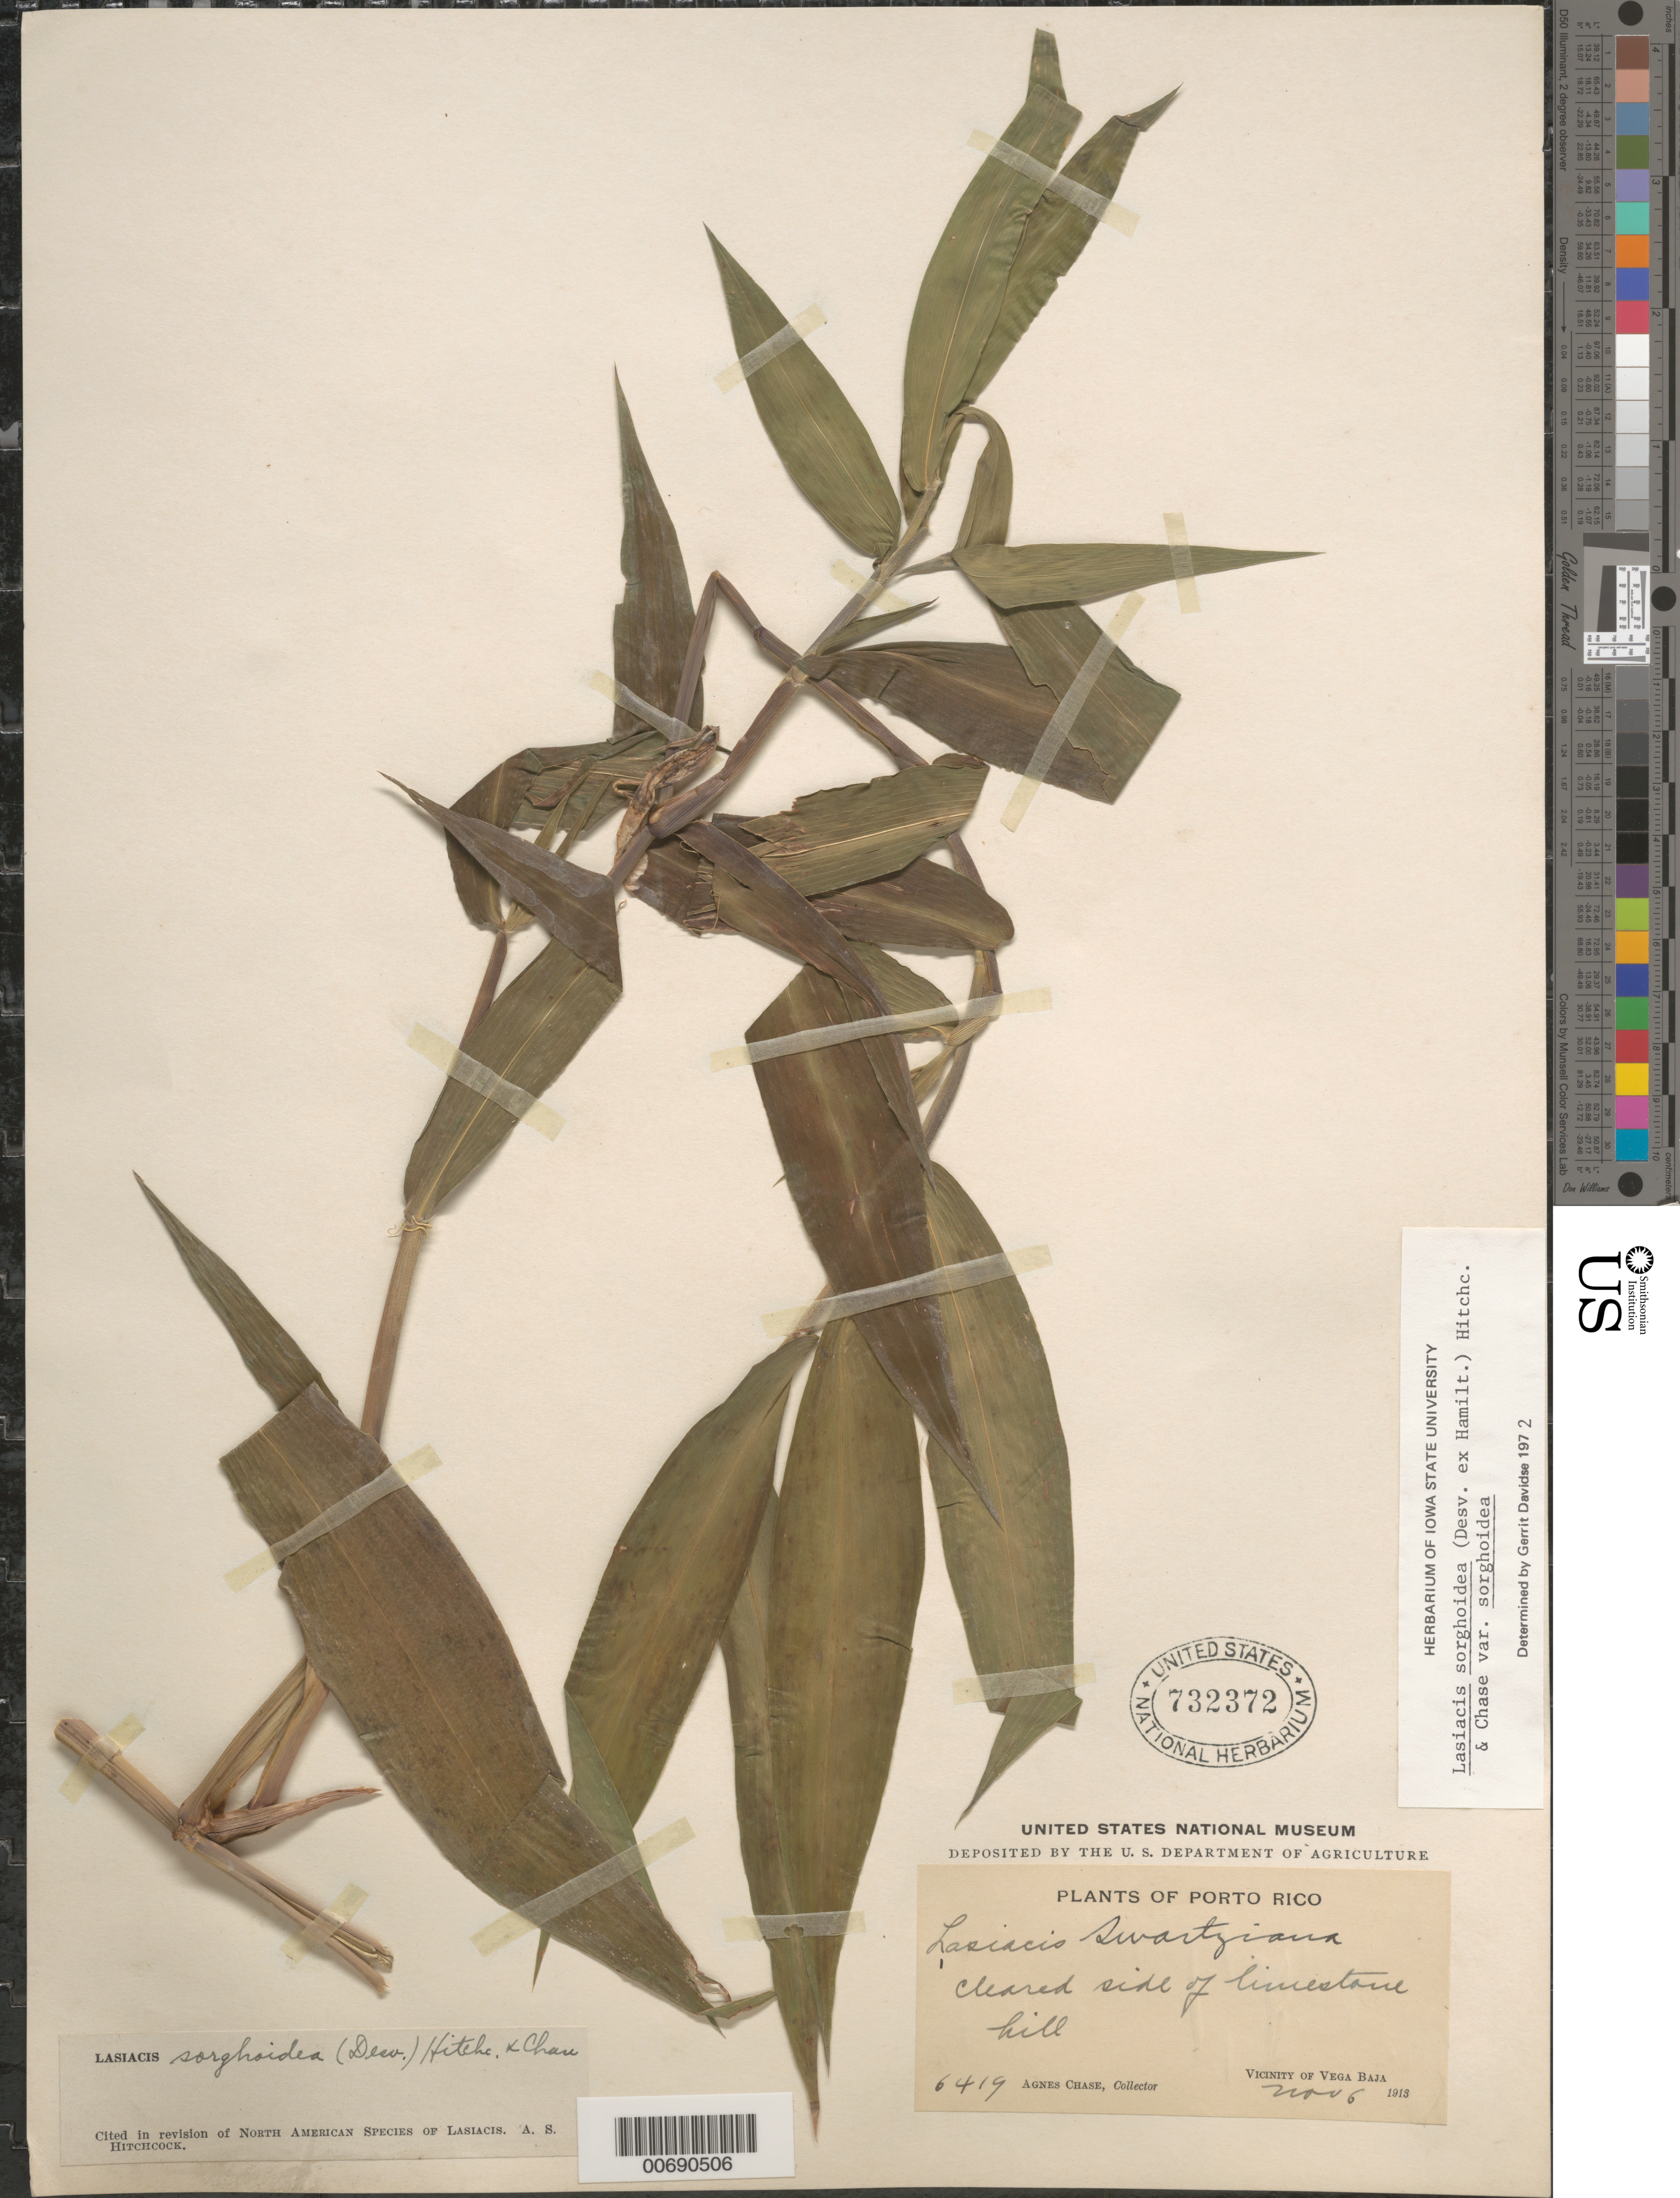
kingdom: Plantae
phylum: Tracheophyta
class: Liliopsida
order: Poales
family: Poaceae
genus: Lasiacis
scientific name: Lasiacis sorghoidea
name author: (Desv. ex Ham.) Hitchc. & Chase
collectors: A. Chase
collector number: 6419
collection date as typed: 06 Nov 1913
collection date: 1913-11-06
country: Puerto Rico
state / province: Vega Baja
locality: vicinity of Vega Baja. Cleared side of limestone hill.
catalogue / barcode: US 732372